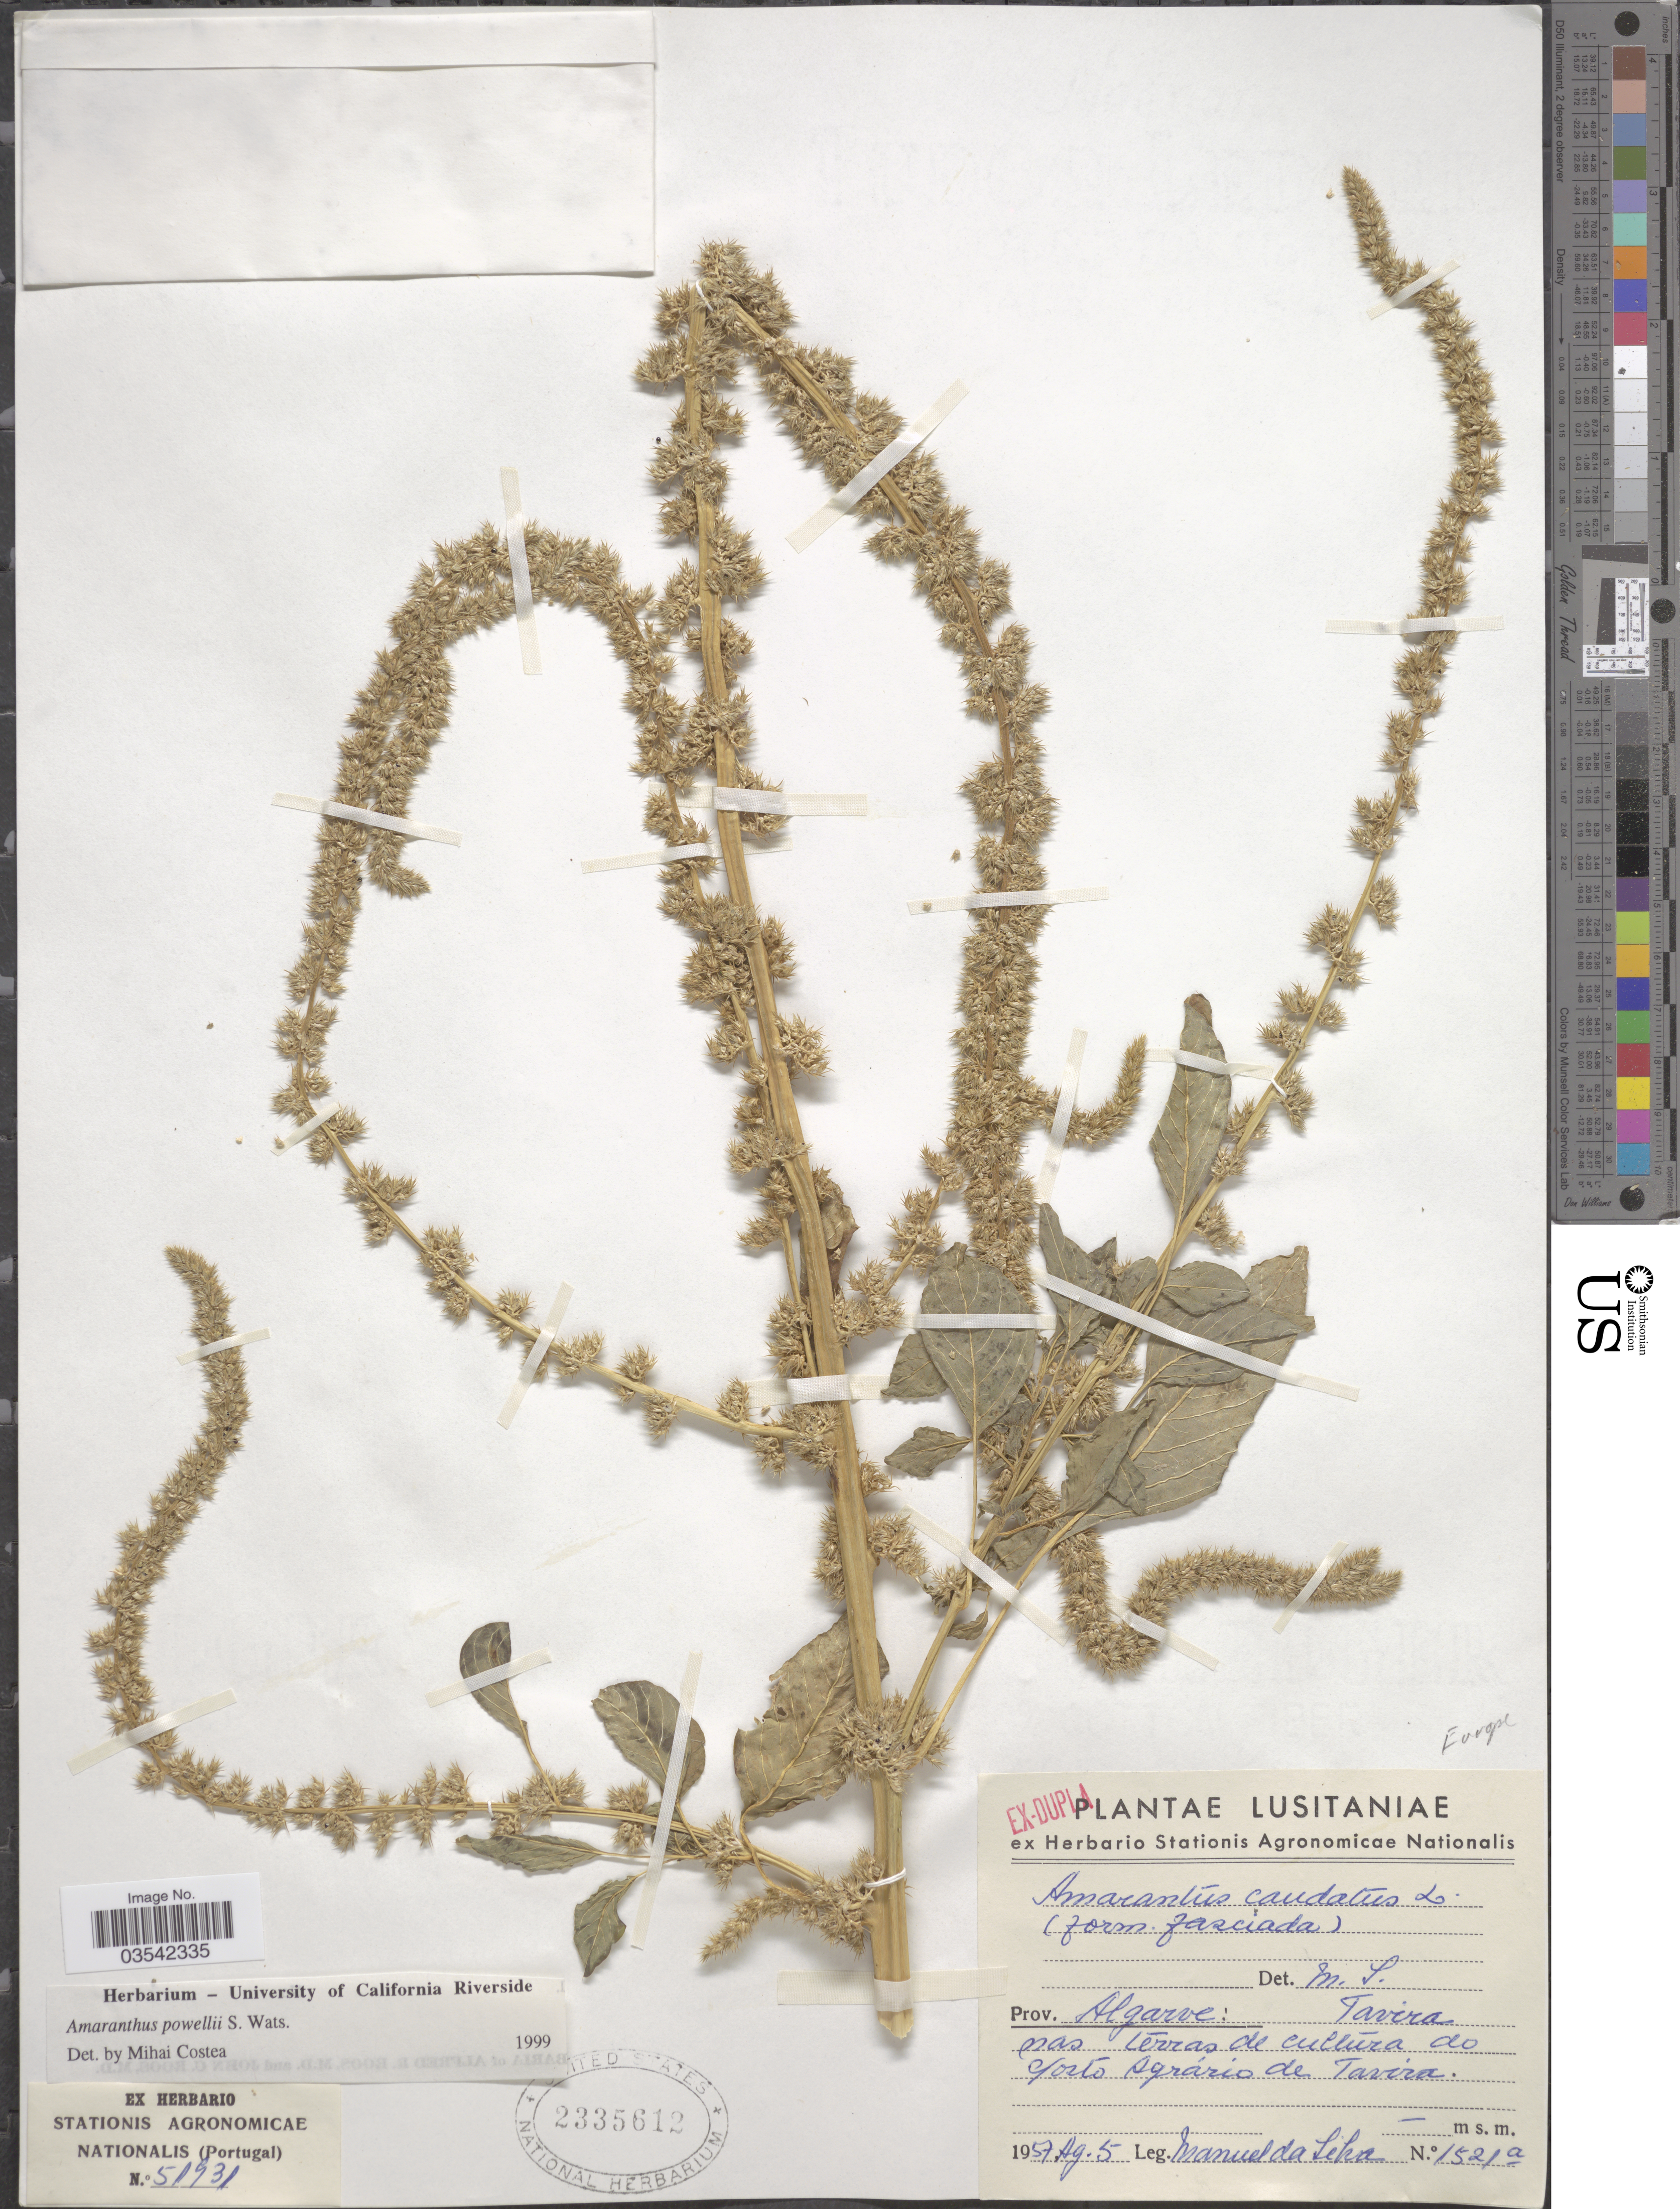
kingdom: Plantae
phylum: Tracheophyta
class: Magnoliopsida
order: Caryophyllales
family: Amaranthaceae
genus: Amaranthus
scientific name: Amaranthus powellii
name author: S. Watson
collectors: M. Da Silva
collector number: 1521a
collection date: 1957-08-05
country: Portugal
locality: Lusitaniae. Prov. Algarve: Tavira nas terras de cultura do Posto Agrário de Tavira. Europe.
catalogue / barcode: US 2335612